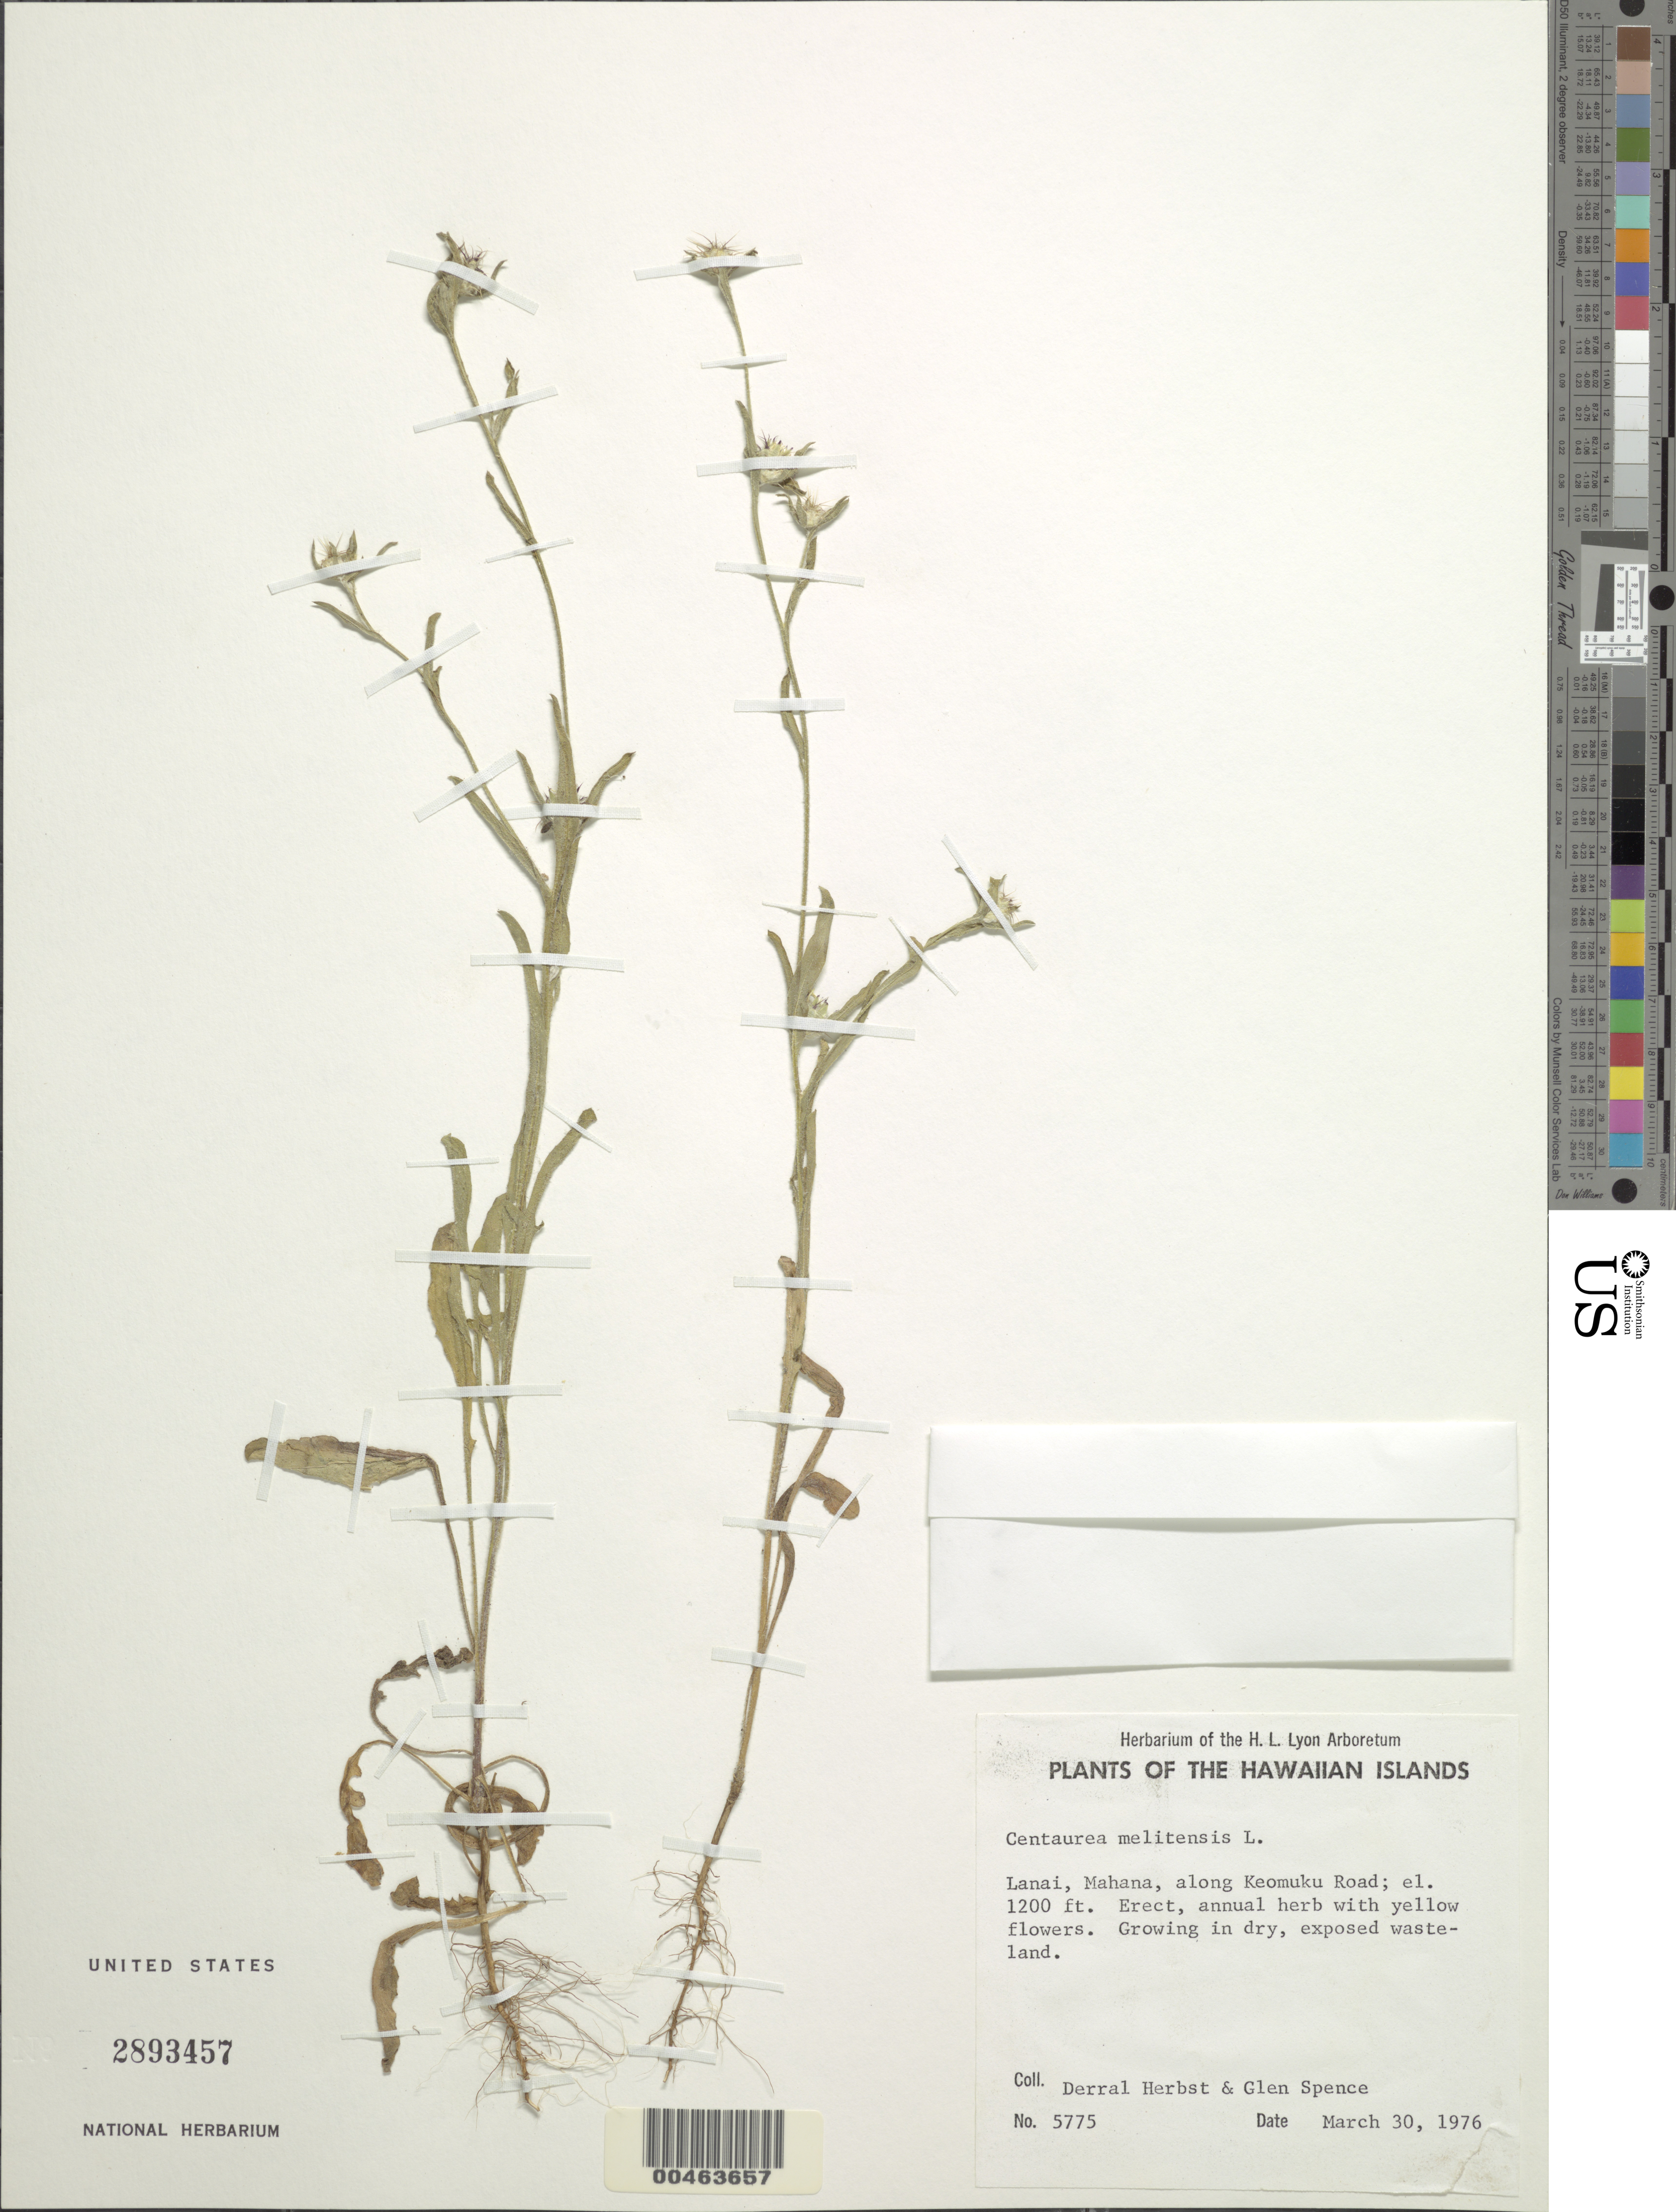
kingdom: Plantae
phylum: Tracheophyta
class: Magnoliopsida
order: Asterales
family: Asteraceae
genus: Centaurea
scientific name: Centaurea melitensis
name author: L.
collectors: D. R. Herbst & G. Spence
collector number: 5775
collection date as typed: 30 Mar 1976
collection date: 1976-03-30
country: United States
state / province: Hawaii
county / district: Maui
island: Lana'i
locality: Mahana, along Keomuku Road.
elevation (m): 366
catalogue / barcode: US 2893457